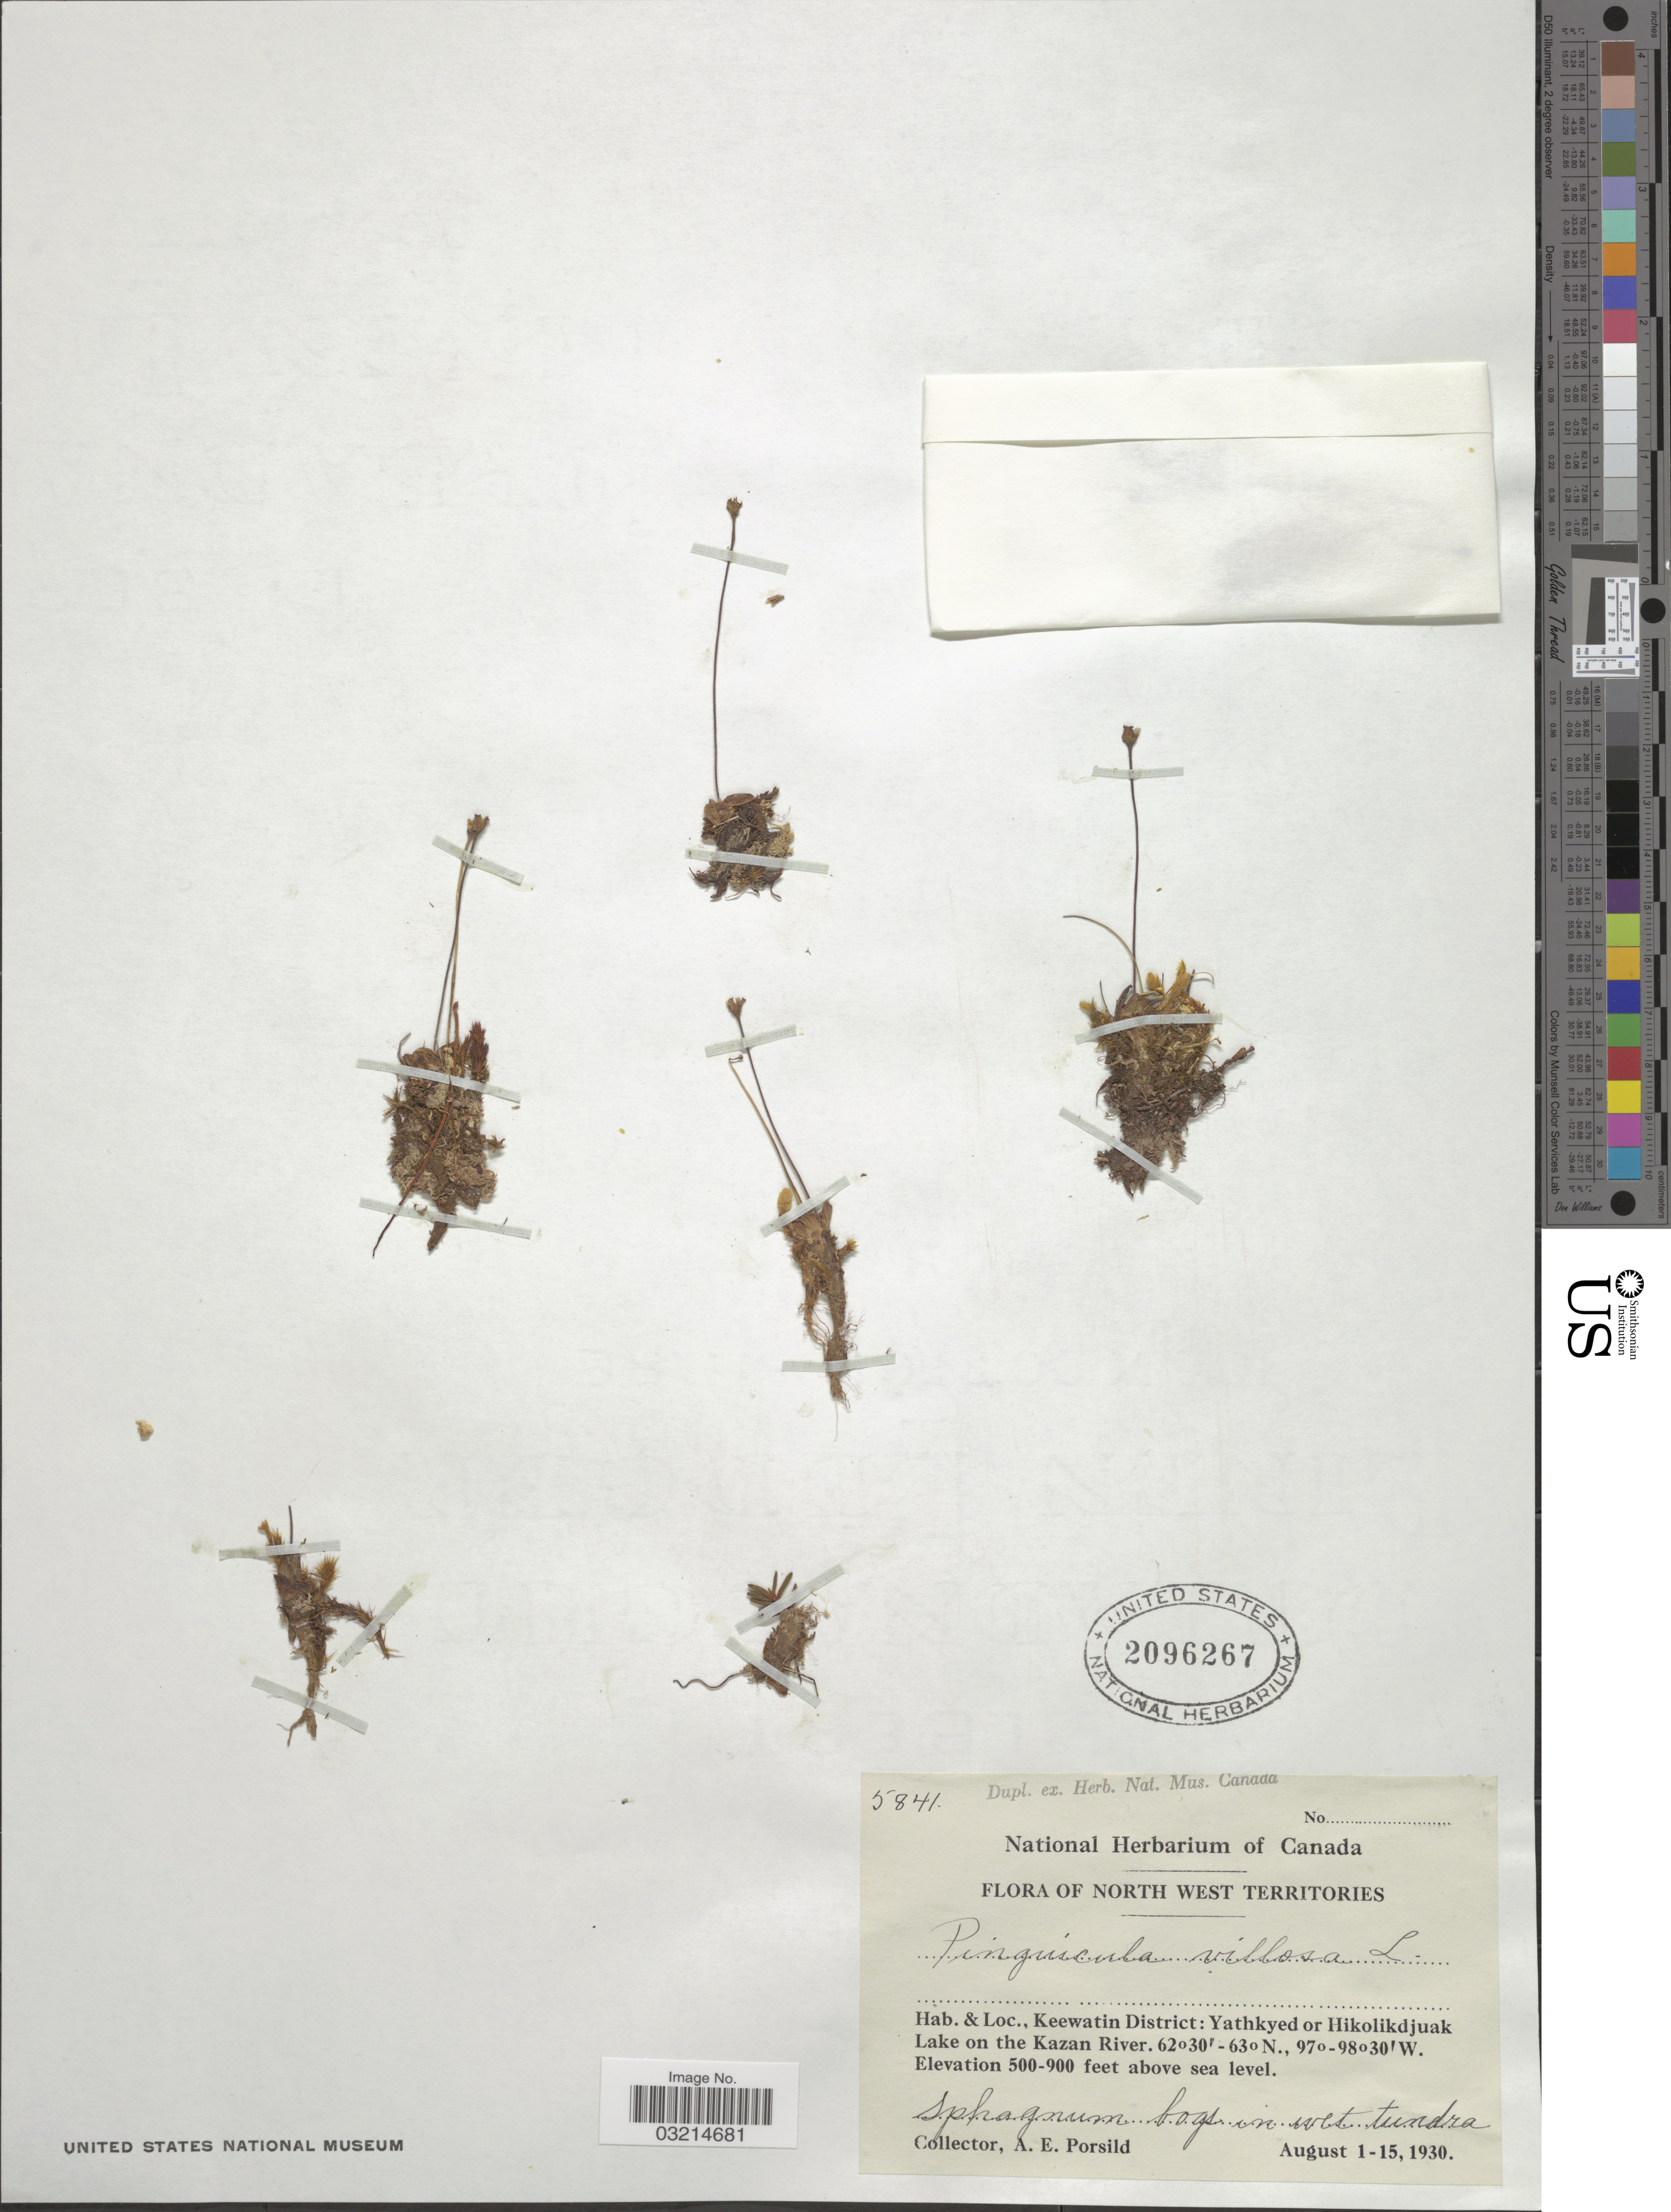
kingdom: Plantae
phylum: Tracheophyta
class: Magnoliopsida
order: Lamiales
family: Lentibulariaceae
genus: Pinguicula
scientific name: Pinguicula villosa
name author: L.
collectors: A. E. Porsild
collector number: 5841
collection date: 1930-08-01/1930-08-15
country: Canada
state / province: Northwest Territories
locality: Keewatin District: Yathkyed or Hikolikdjuak Lake on the Kazan River.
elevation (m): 152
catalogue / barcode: US 2096267